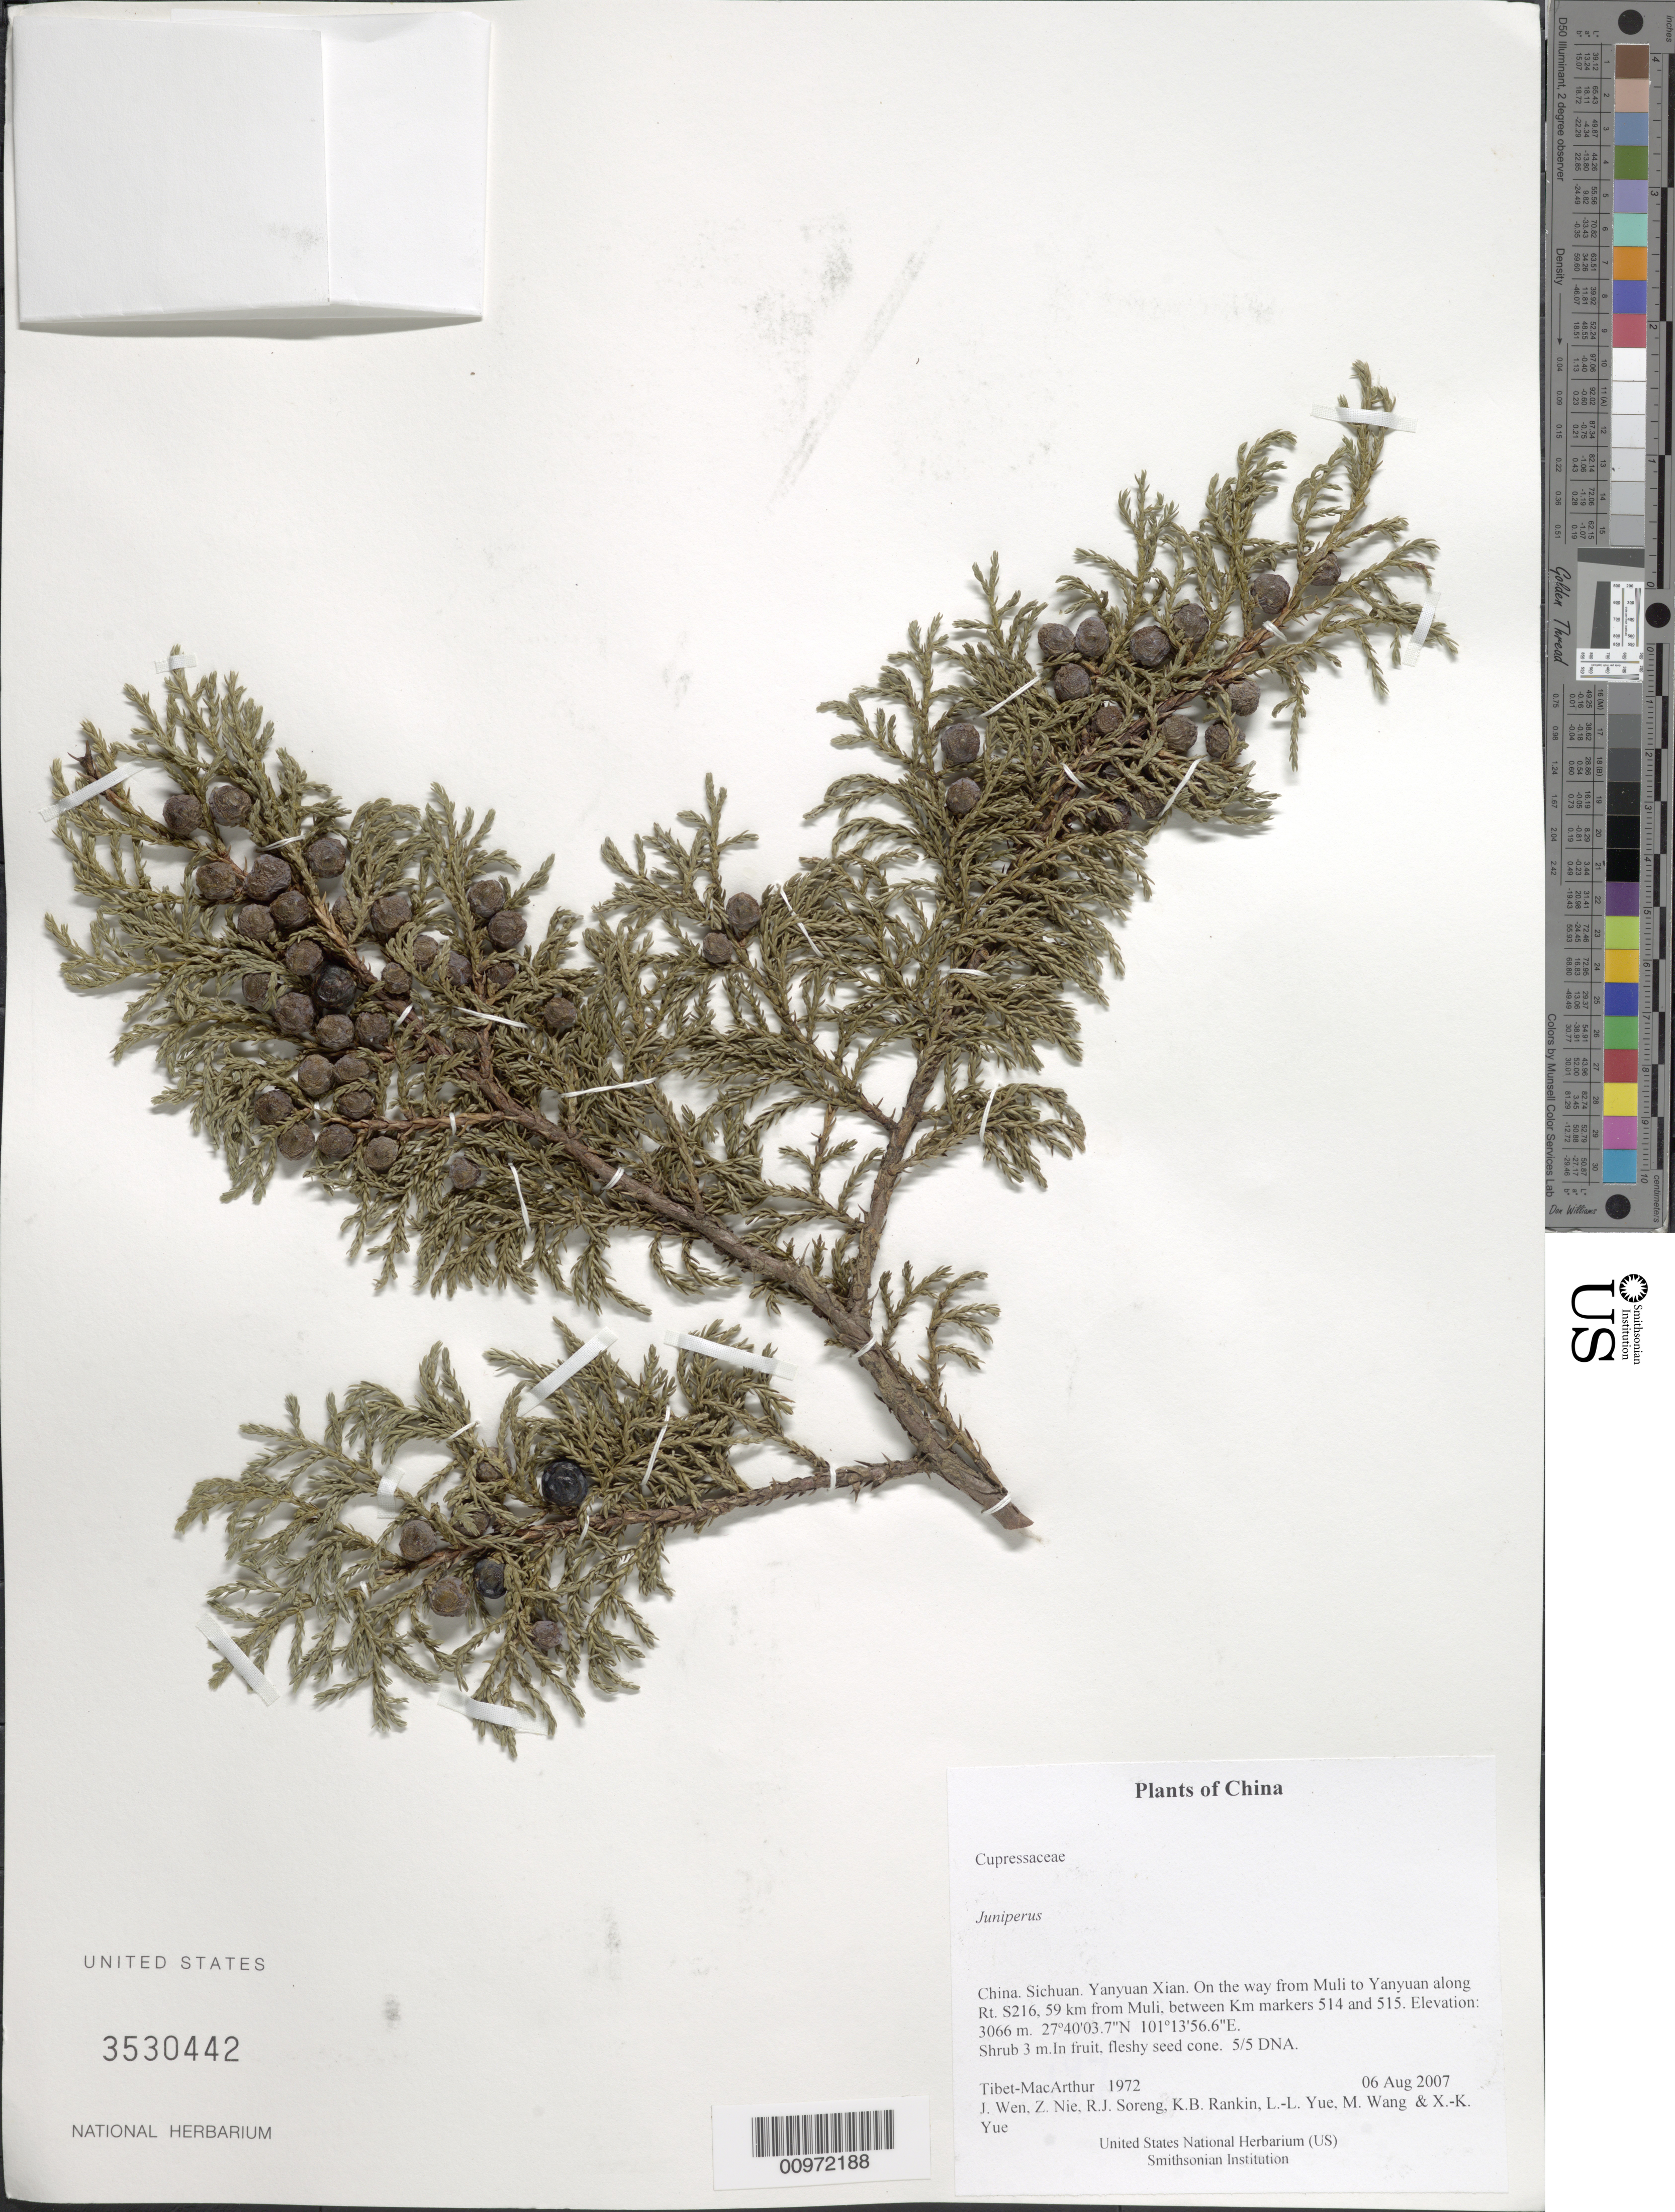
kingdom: Plantae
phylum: Tracheophyta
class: Pinopsida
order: Pinales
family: Cupressaceae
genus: Juniperus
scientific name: Juniperus sp.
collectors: Tibet-MacArthur, J. Wen, Z. Nie, R. J. Soreng, K. Rankin, L. Yue, M. Wang & X. Yue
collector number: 1972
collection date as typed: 06 Aug 2007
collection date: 2007-08-06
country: China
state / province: Sichuan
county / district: Yanyuan Xian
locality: On the way from Muli to Yanyuan along Rt. S216, 59 km from Muli, between Km markers 514 and 515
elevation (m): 3066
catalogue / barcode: US 3530442